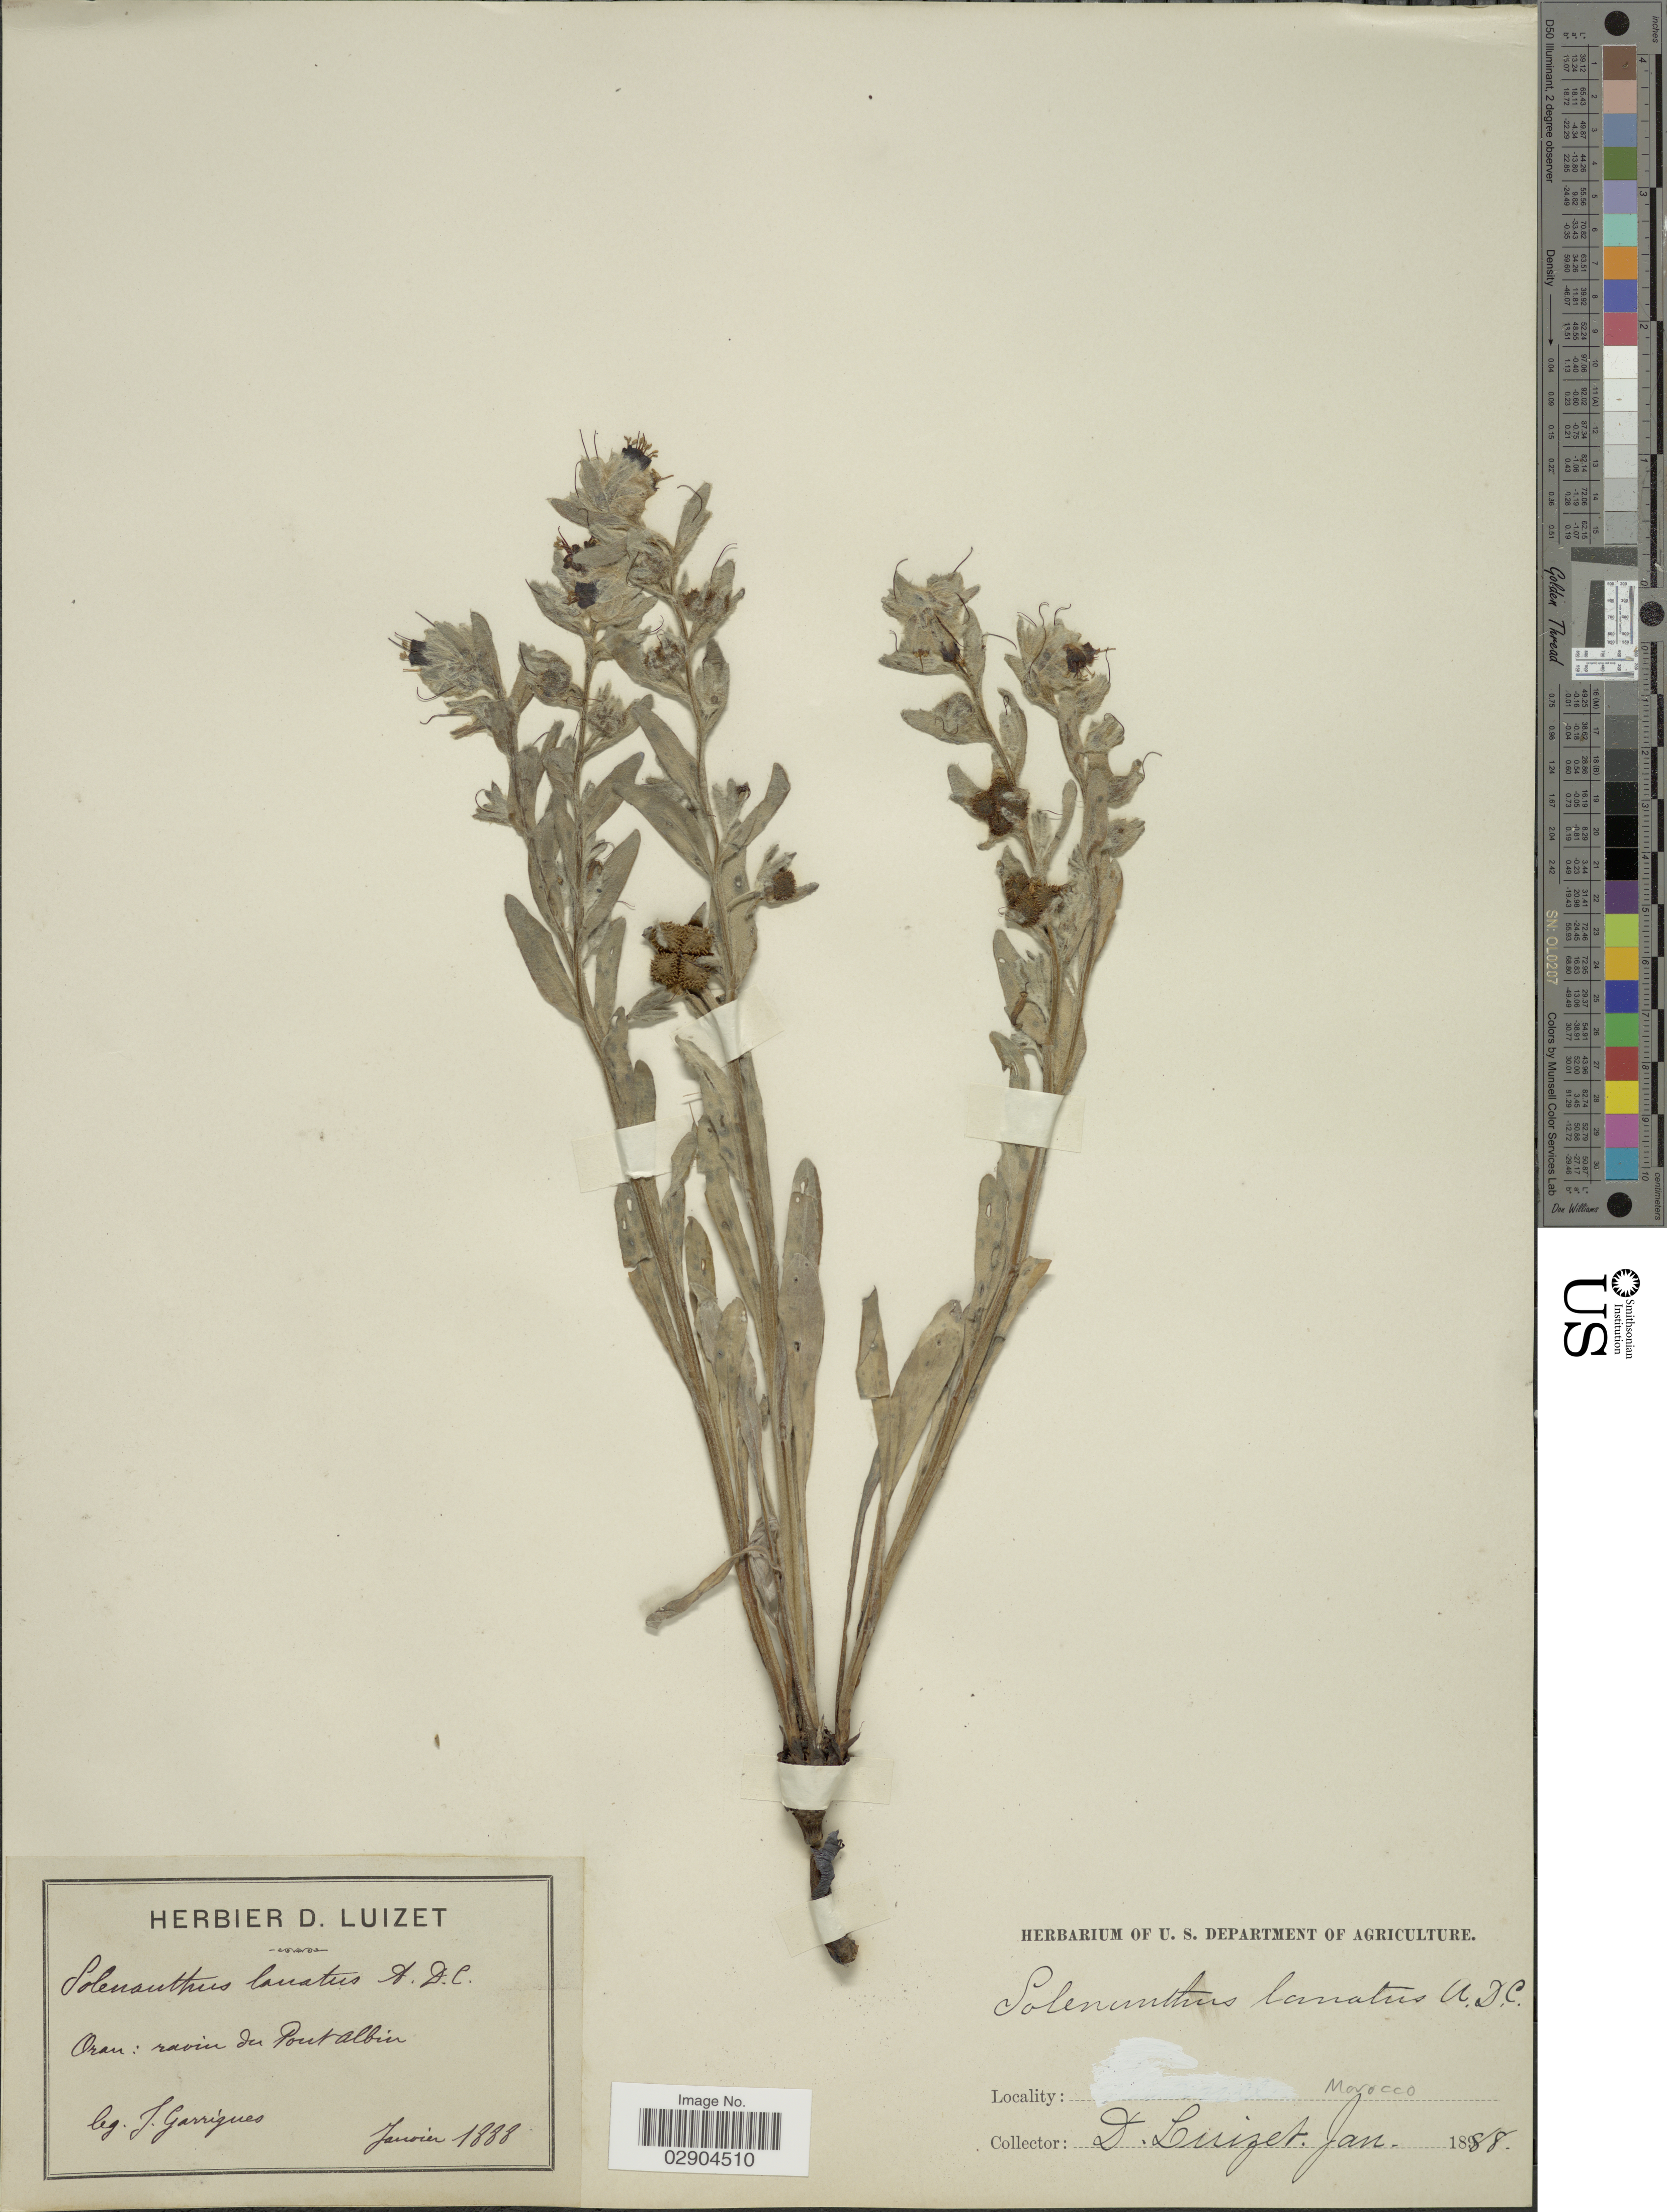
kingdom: Plantae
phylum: Tracheophyta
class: Magnoliopsida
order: Boraginales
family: Boraginaceae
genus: Solenanthus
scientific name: Solenanthus lanatus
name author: DC.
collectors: J. Garrigues & D. Luizet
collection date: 1888-01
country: Morocco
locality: Oran: Ravin du Pout Albin. Morocco.